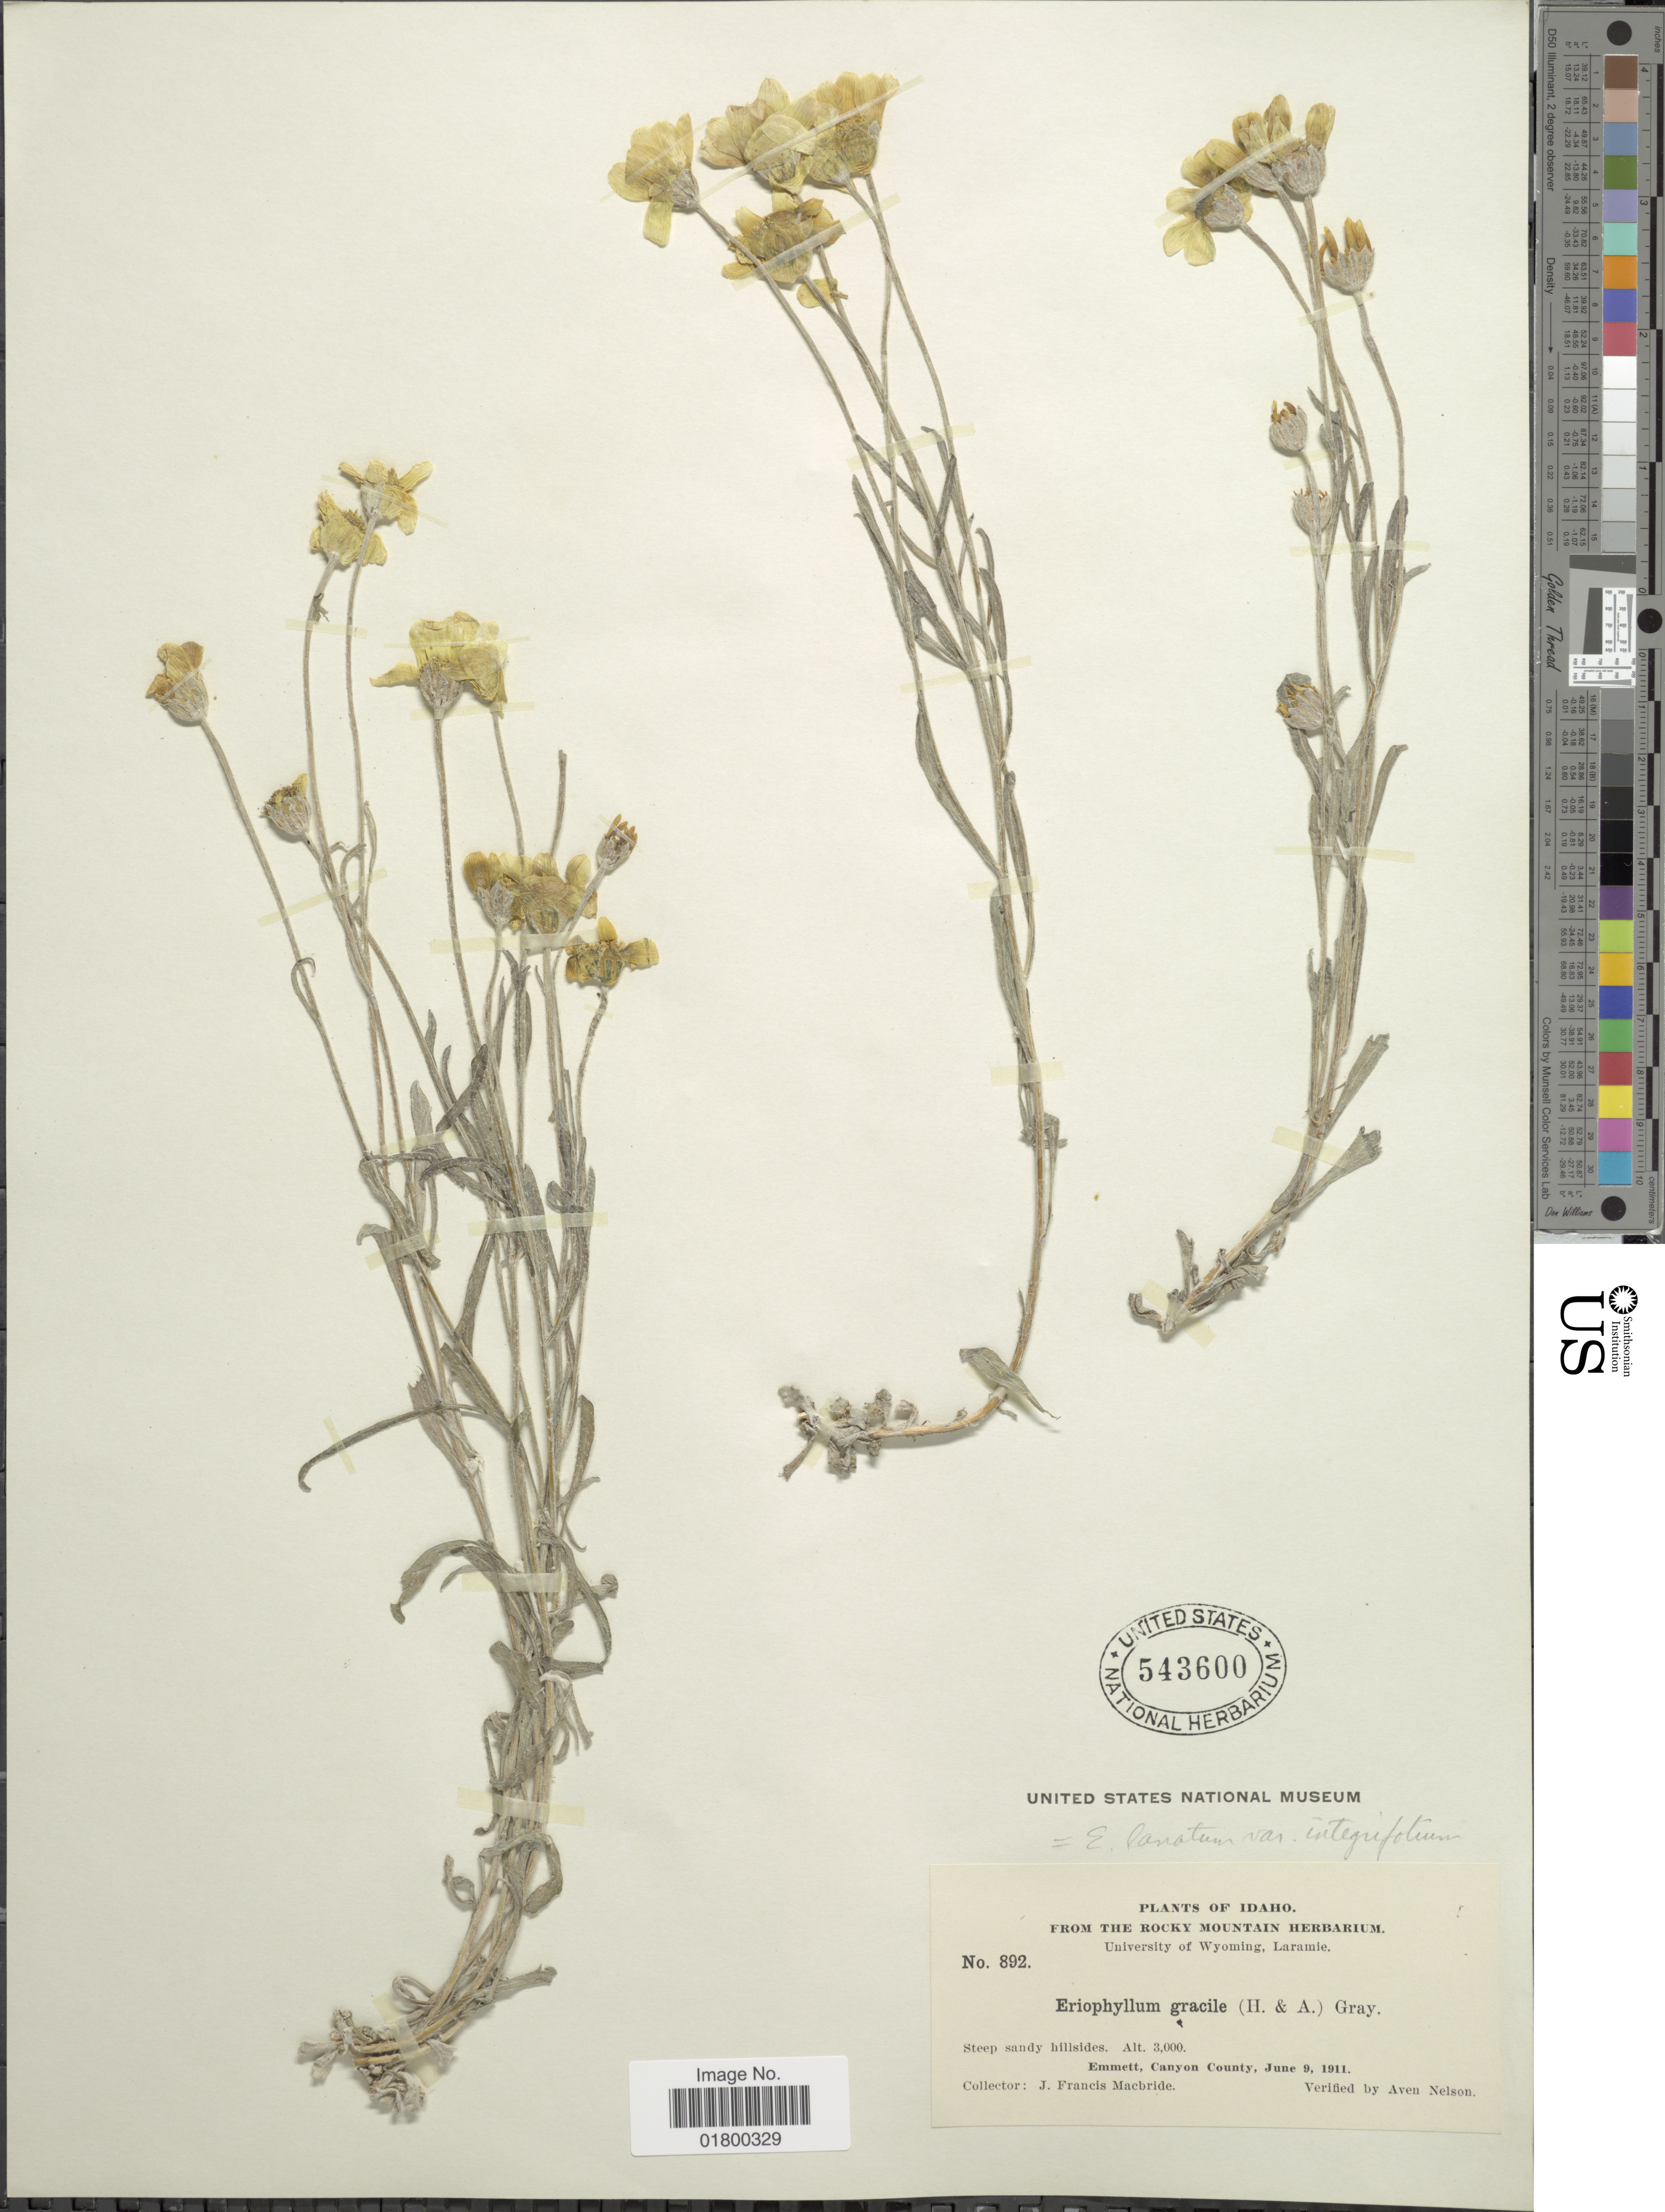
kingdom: Plantae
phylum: Tracheophyta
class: Magnoliopsida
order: Asterales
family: Asteraceae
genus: Eriophyllum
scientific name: Eriophyllum lanatum var. integrifolium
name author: (Hook.) Smiley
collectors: J. F. Macbride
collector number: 892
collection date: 1911-06-09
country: United States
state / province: Idaho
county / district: Canyon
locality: Emmett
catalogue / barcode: US 543600